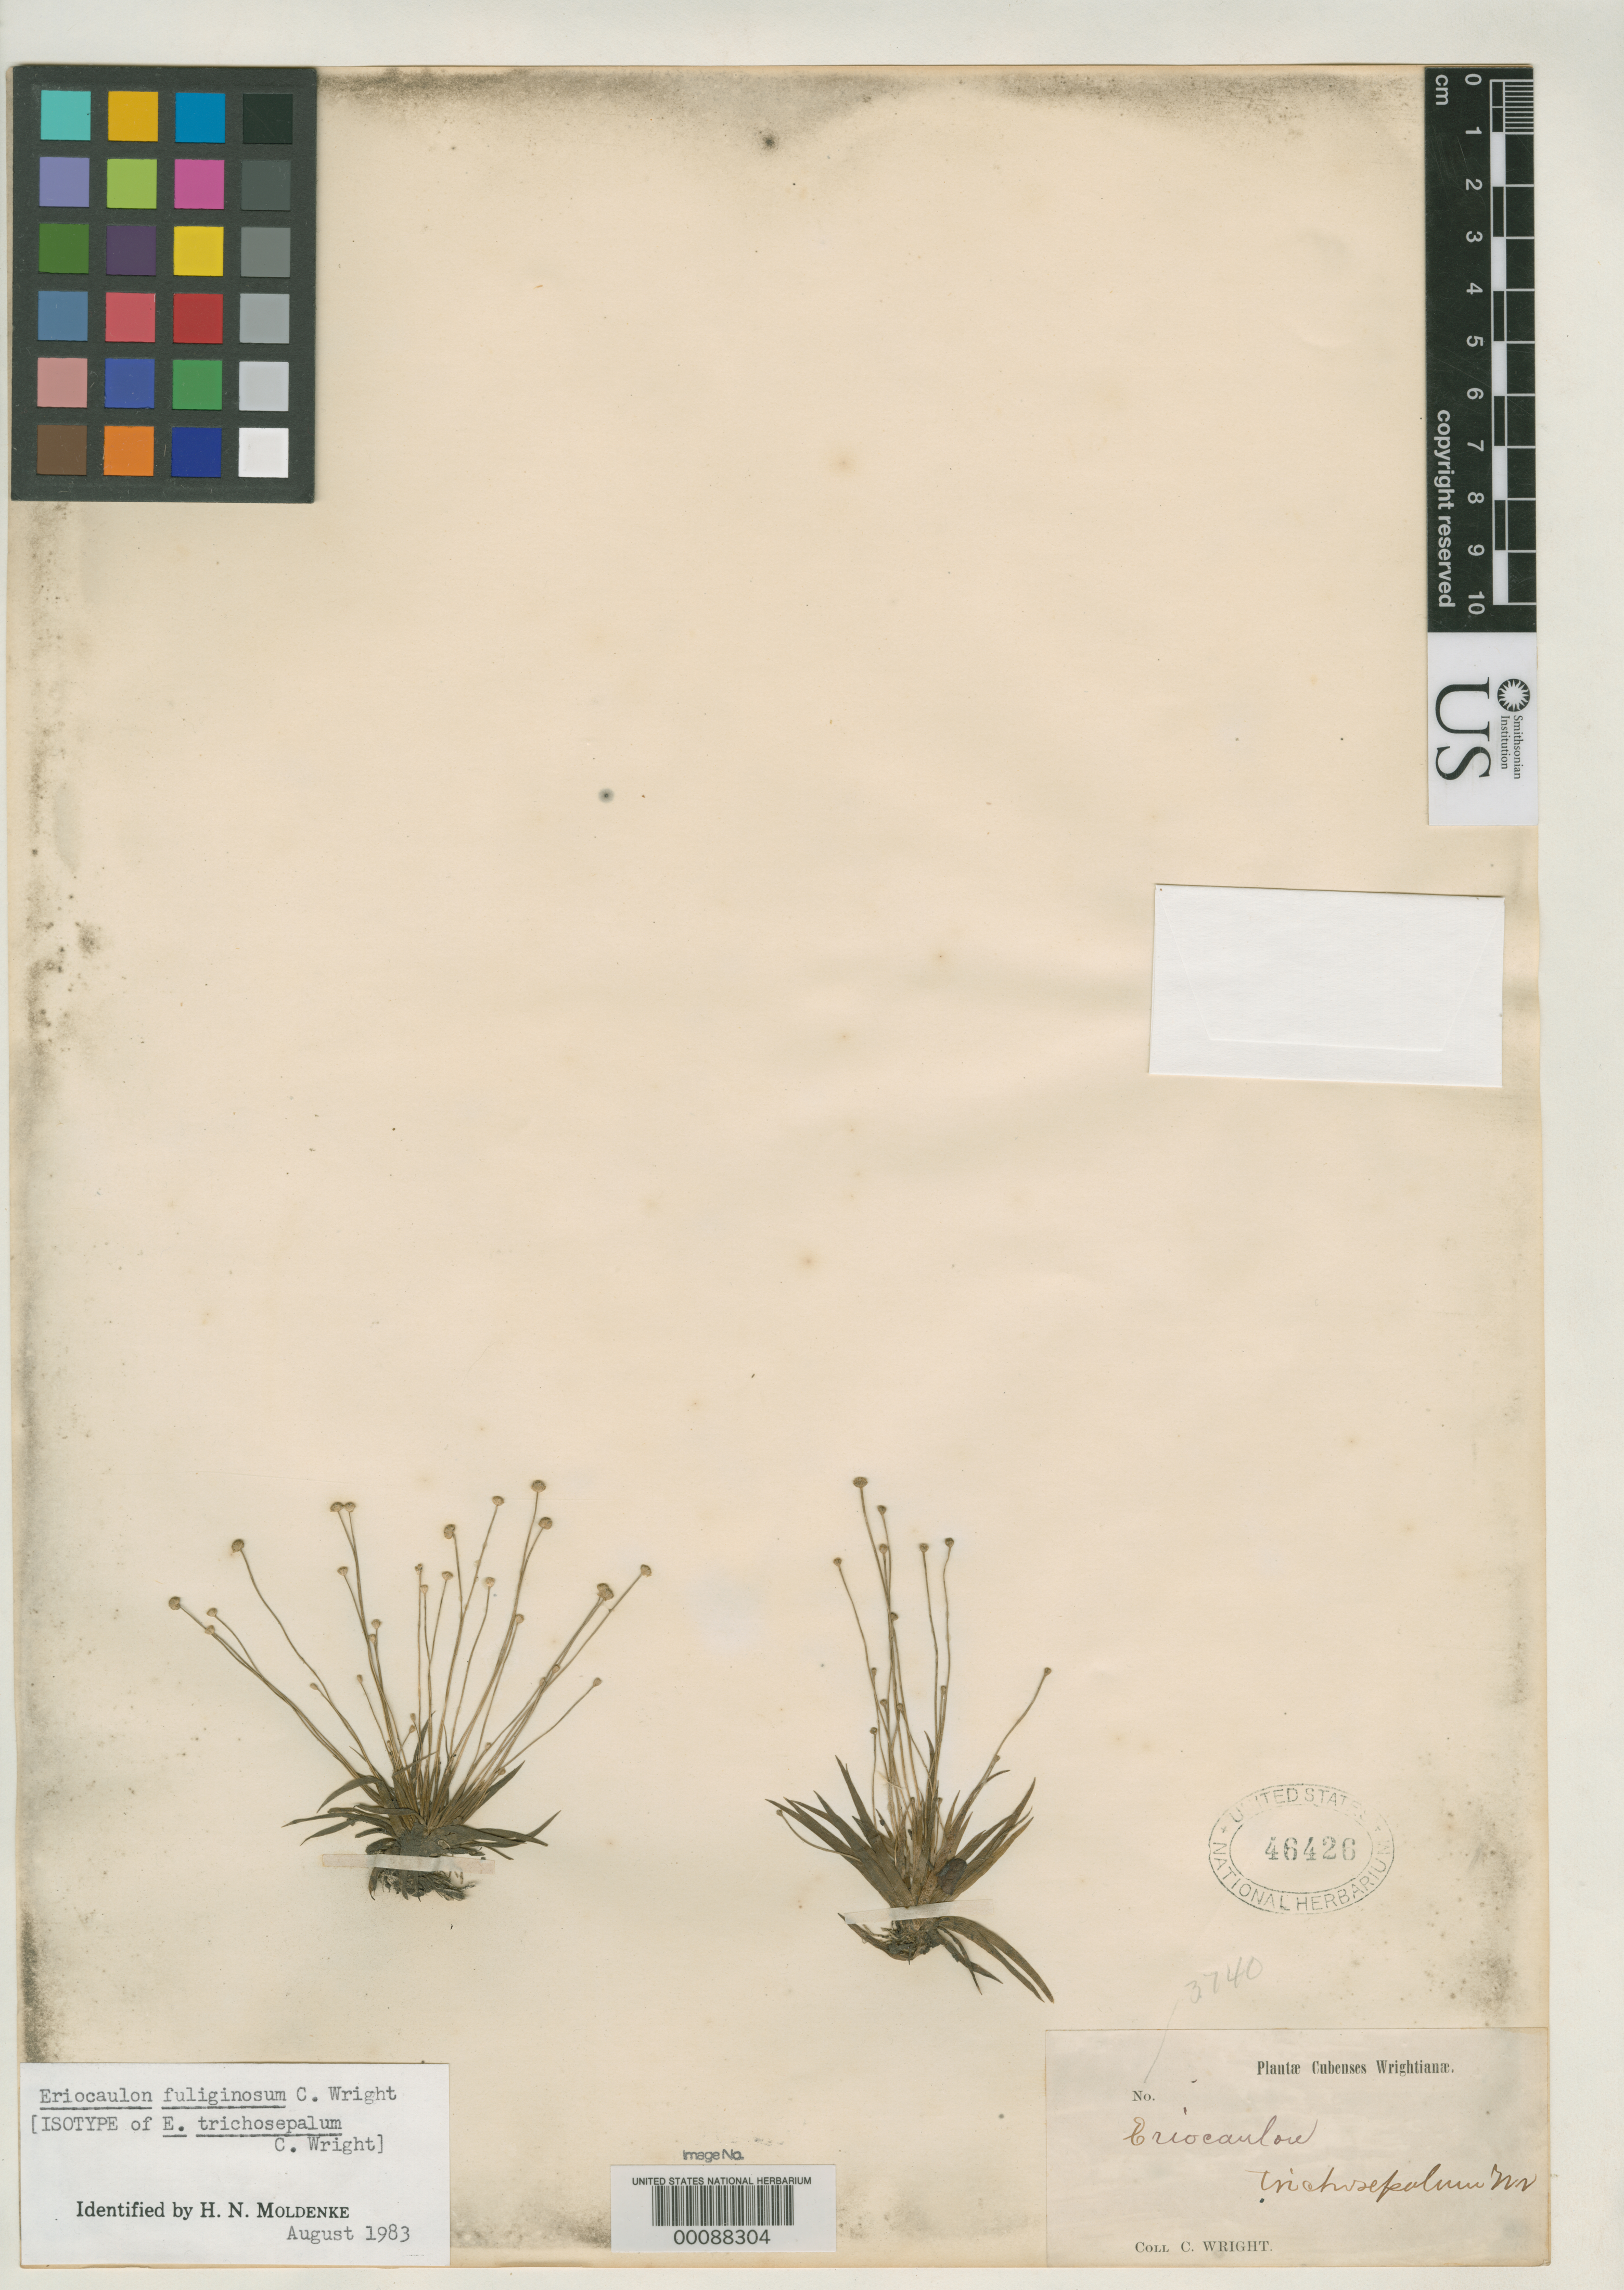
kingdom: Plantae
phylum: Tracheophyta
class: Liliopsida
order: Poales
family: Eriocaulaceae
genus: Eriocaulon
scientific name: Eriocaulon trichosepalum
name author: C. Wright in Sauvalle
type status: Isotype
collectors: C. Wright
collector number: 3740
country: Cuba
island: Greater Antilles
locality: Abajo.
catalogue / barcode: US 46426